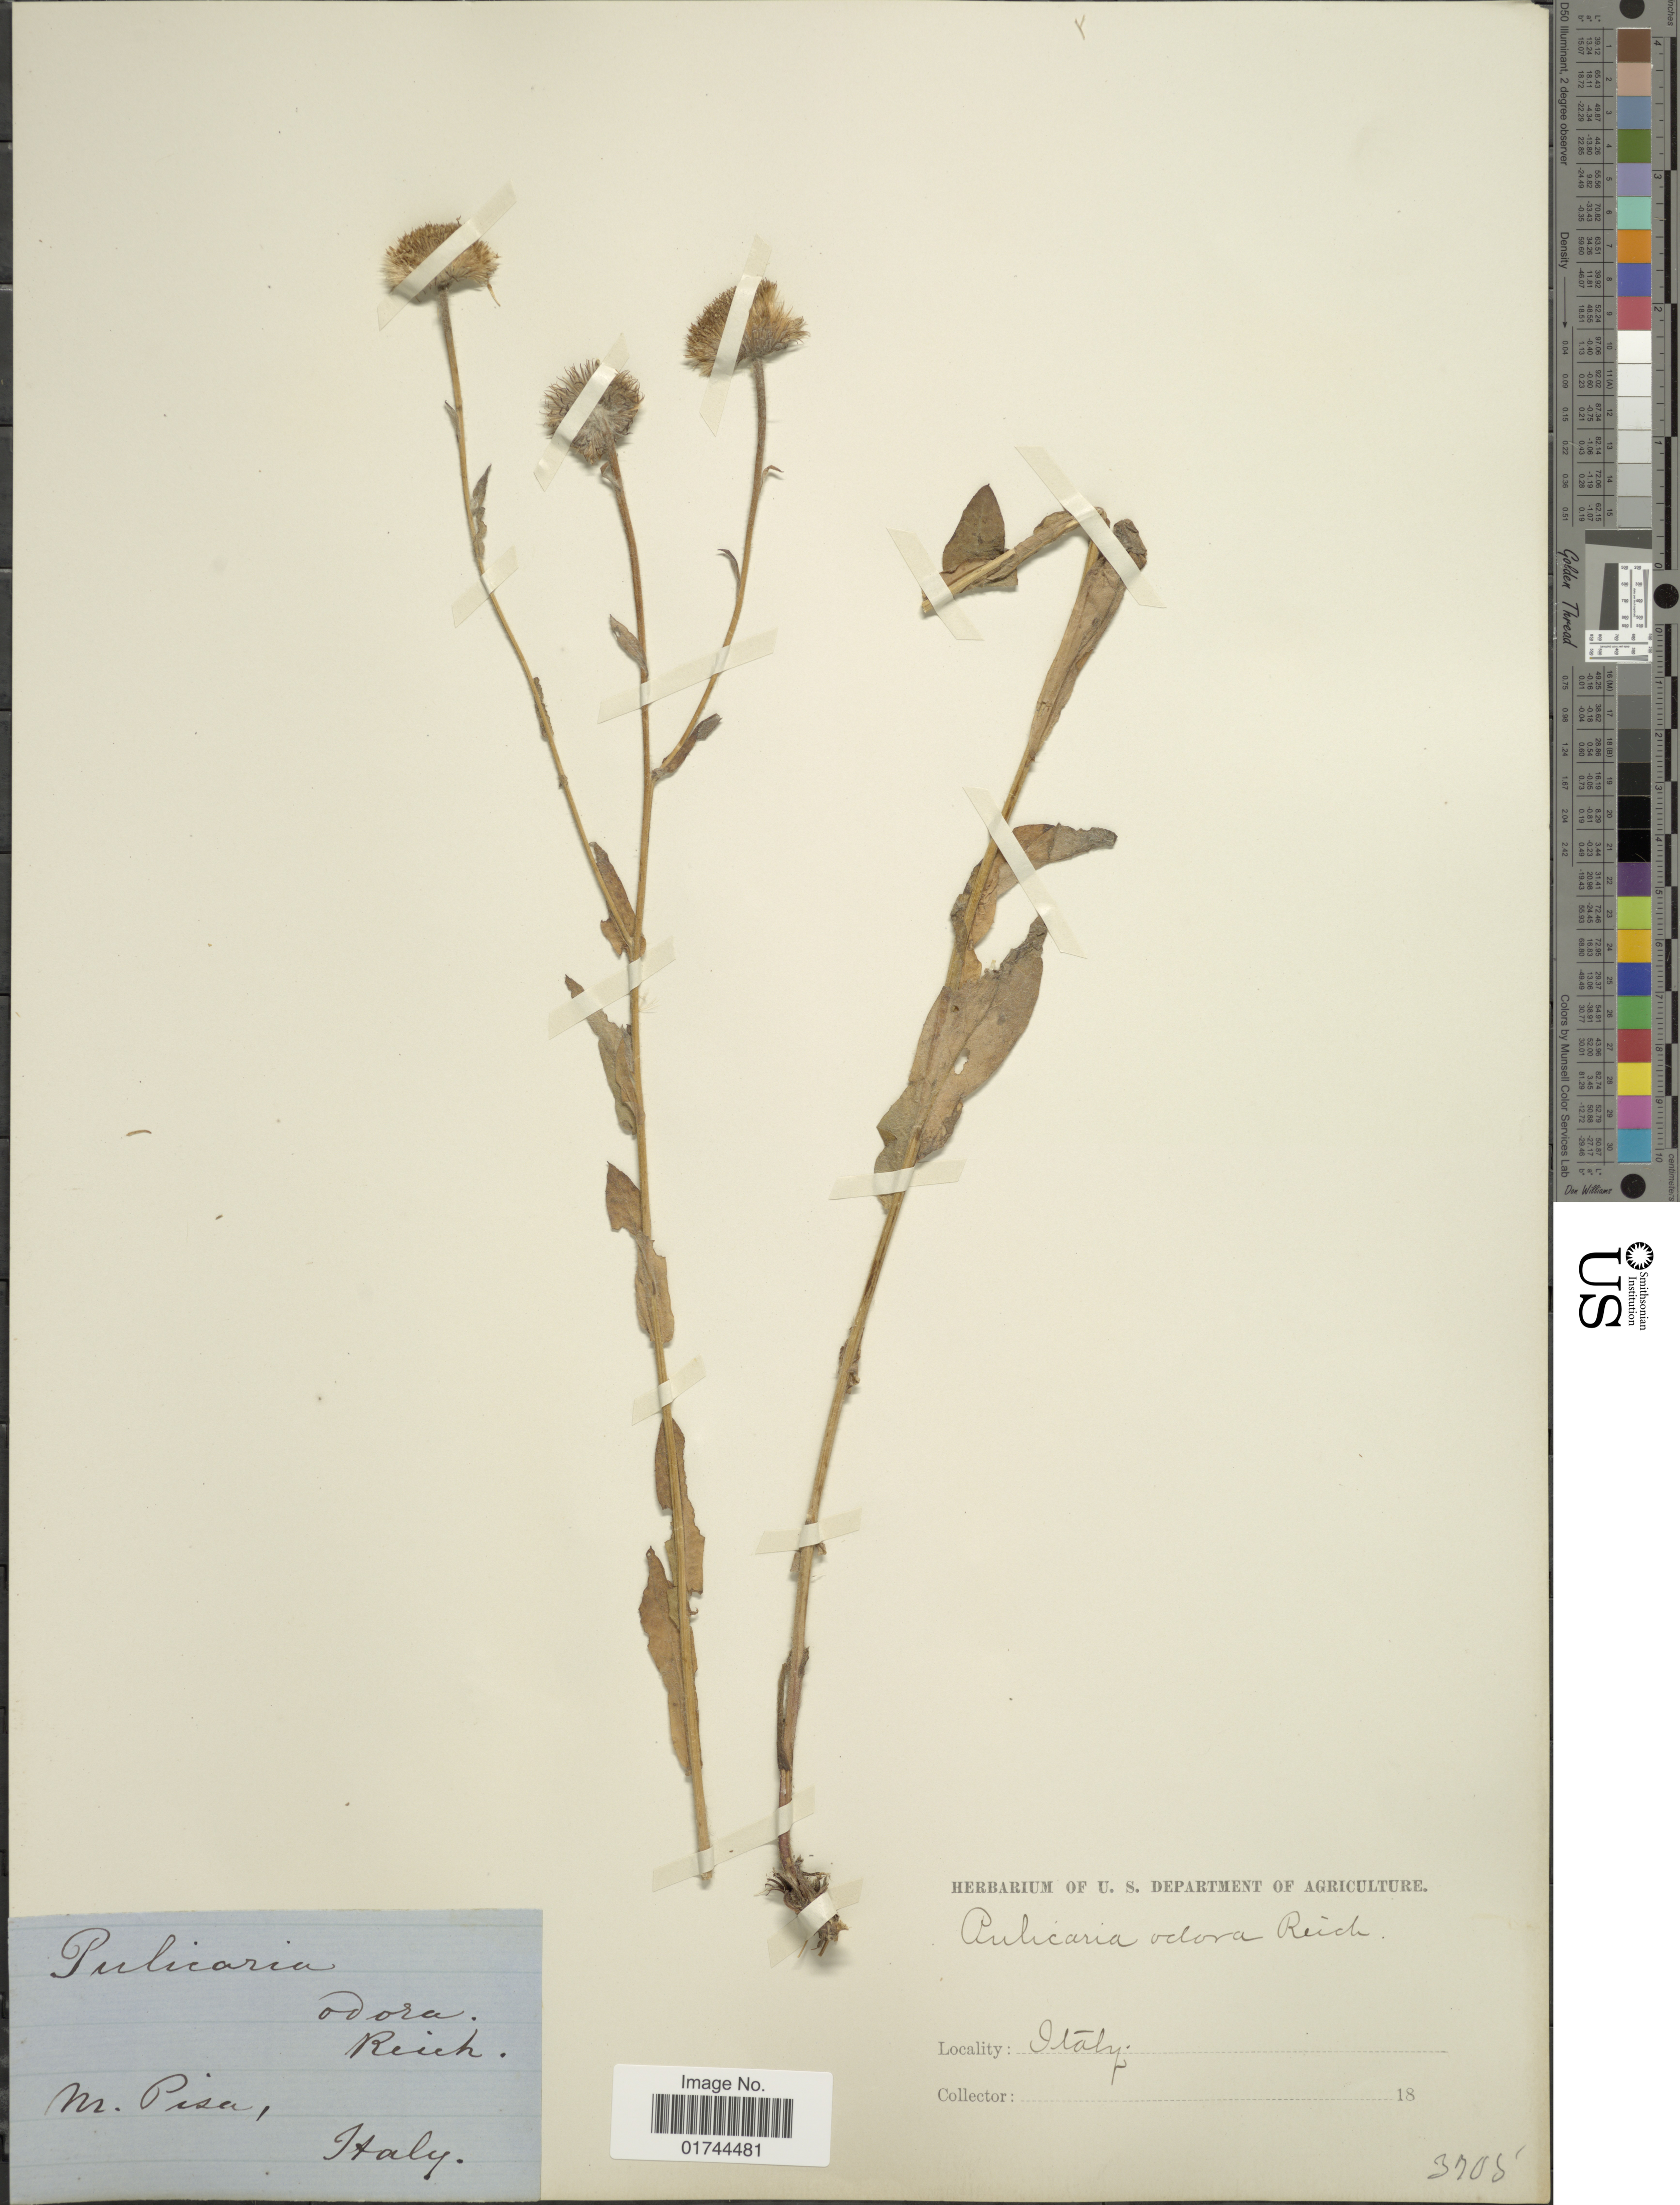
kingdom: Plantae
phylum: Tracheophyta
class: Magnoliopsida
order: Asterales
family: Asteraceae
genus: Pulicaria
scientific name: Pulicaria odora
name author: (L.) Rchb.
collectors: United States Department of Agriculture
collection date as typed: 18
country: Italy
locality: Nr. Pisa